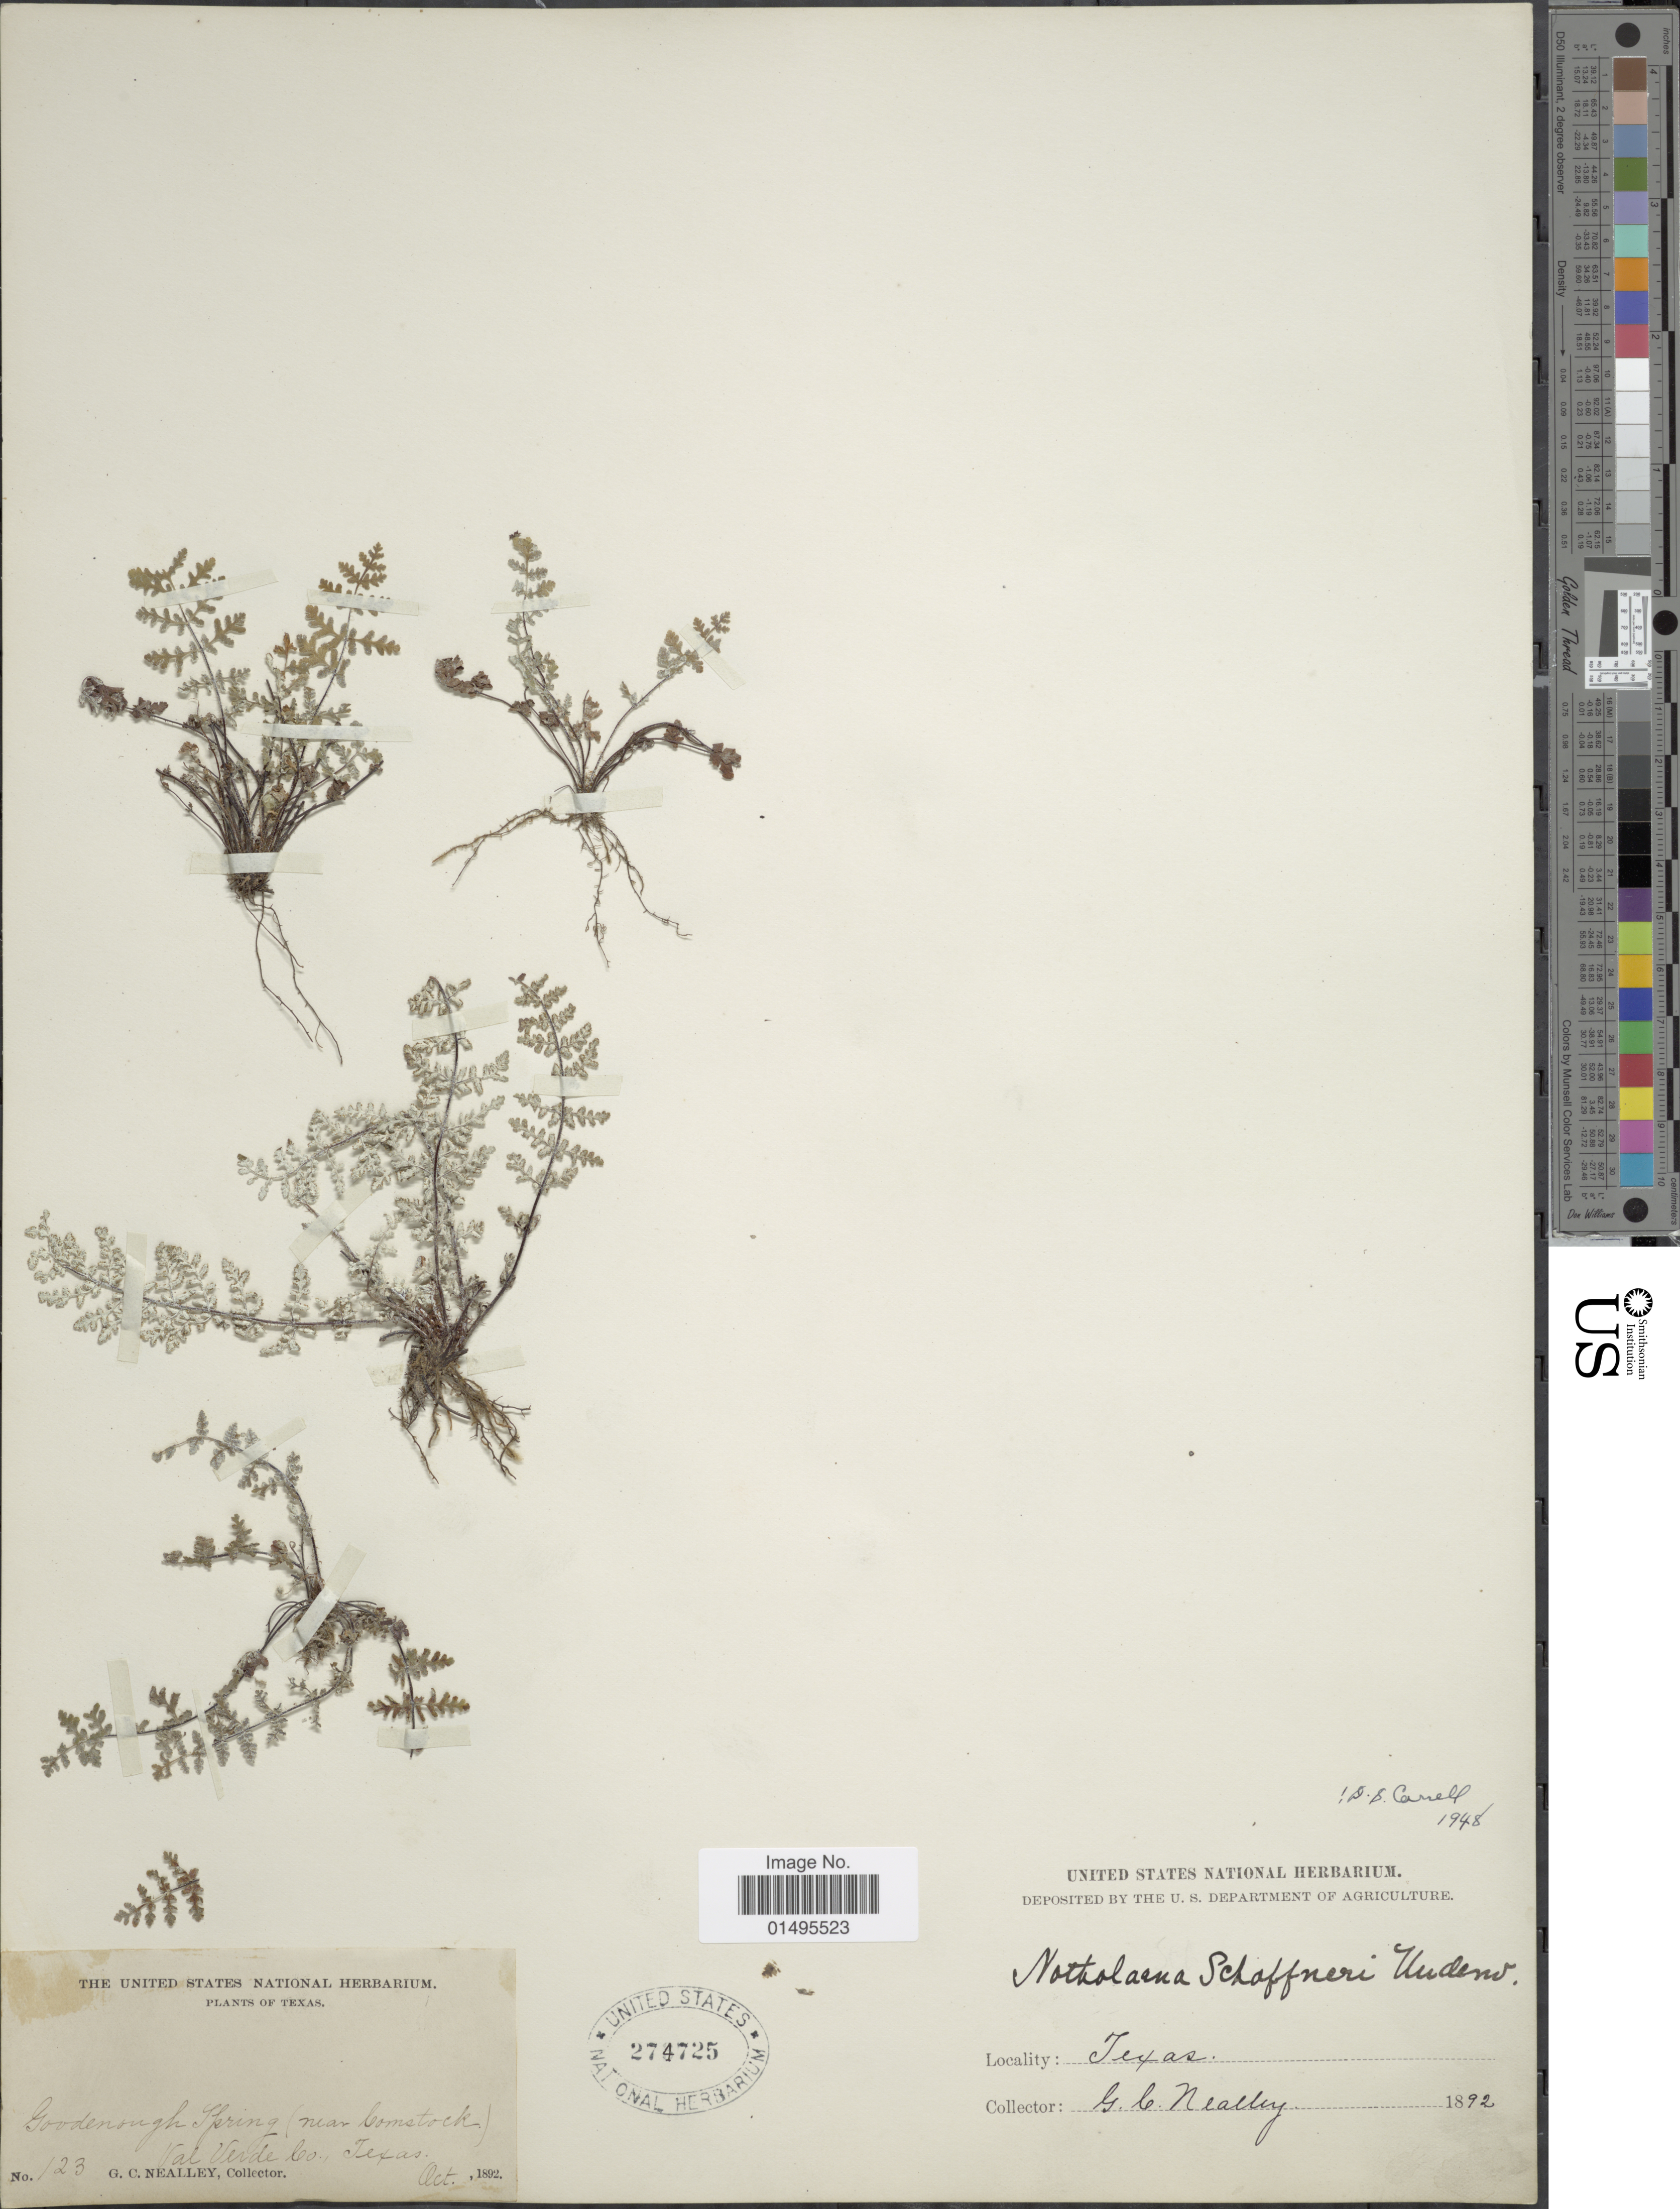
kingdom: Plantae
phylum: Tracheophyta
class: Polypodiopsida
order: Polypodiales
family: Pteridaceae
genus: Notholaena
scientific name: Notholaena schaffneri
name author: (E. Fourn.) Underw.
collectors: G. C. Nealley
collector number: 123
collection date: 1892-10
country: United States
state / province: Texas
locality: Goodenough Spring (near Bomstock), Val Verde Co.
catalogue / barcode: US 274725